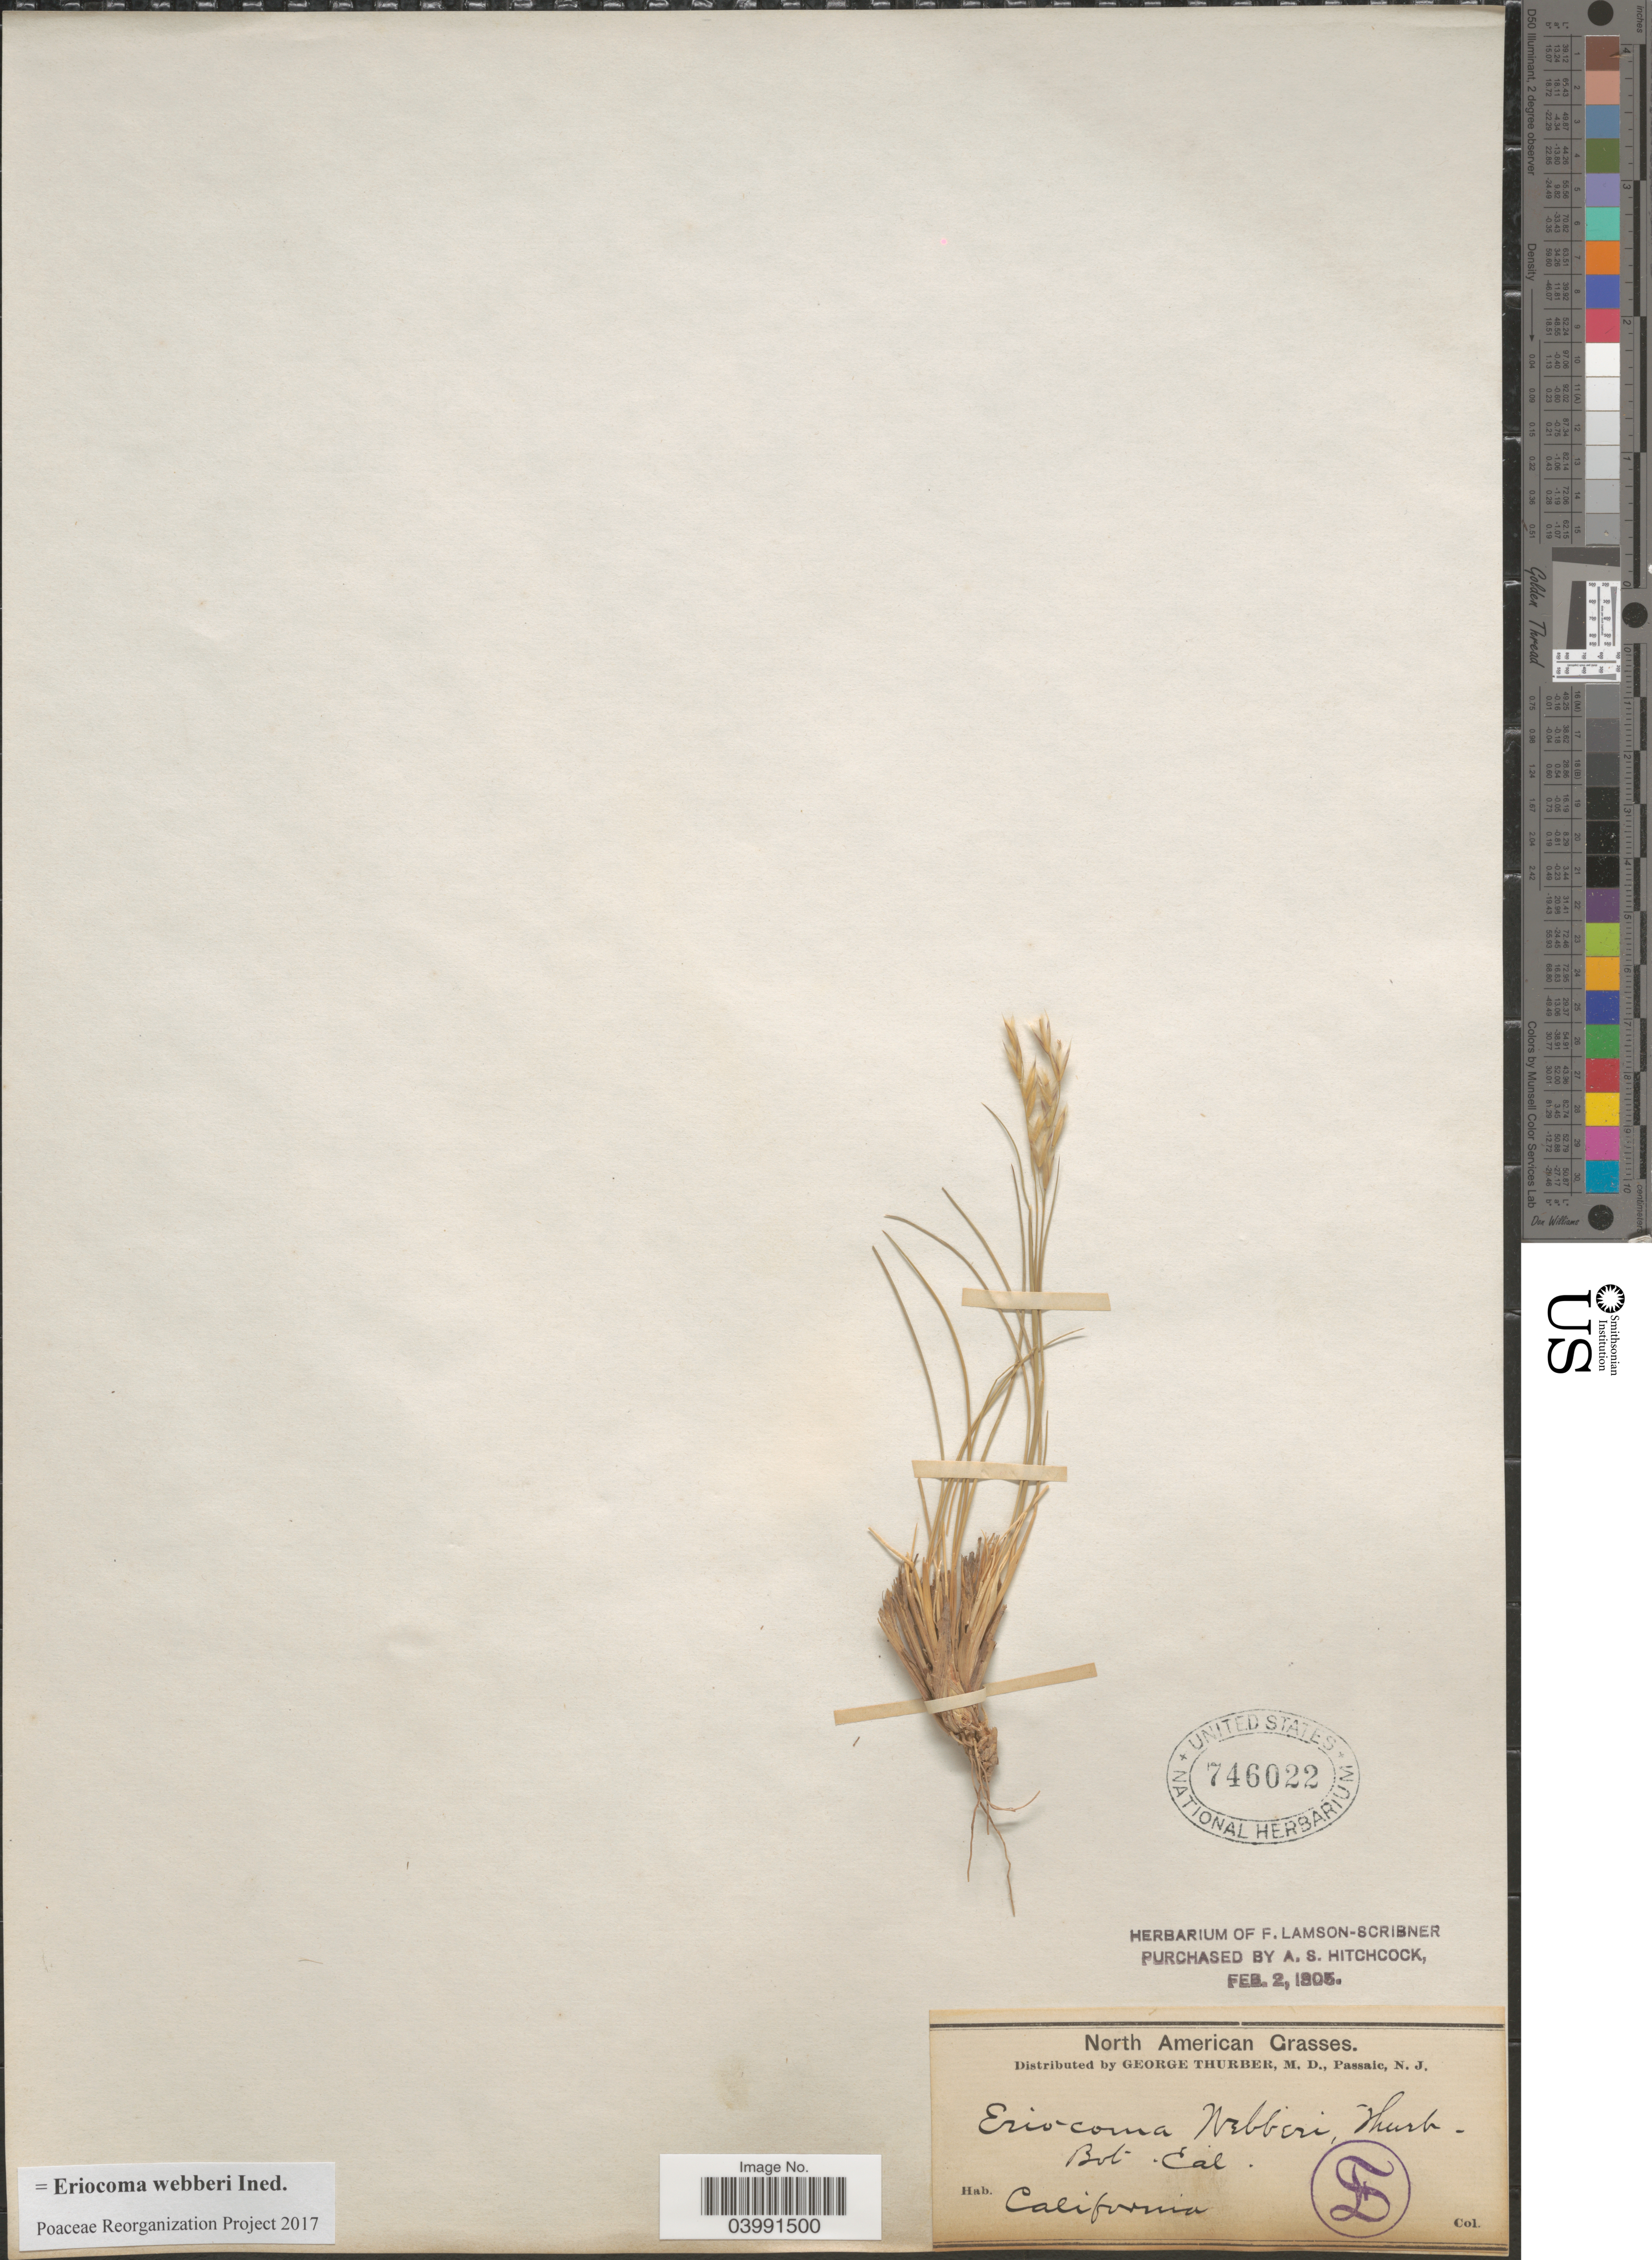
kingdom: Plantae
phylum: Tracheophyta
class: Liliopsida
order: Poales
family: Poaceae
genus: Eriocoma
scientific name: Eriocoma webberi ined.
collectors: G. Thurber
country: United States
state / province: California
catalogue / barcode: US 746022